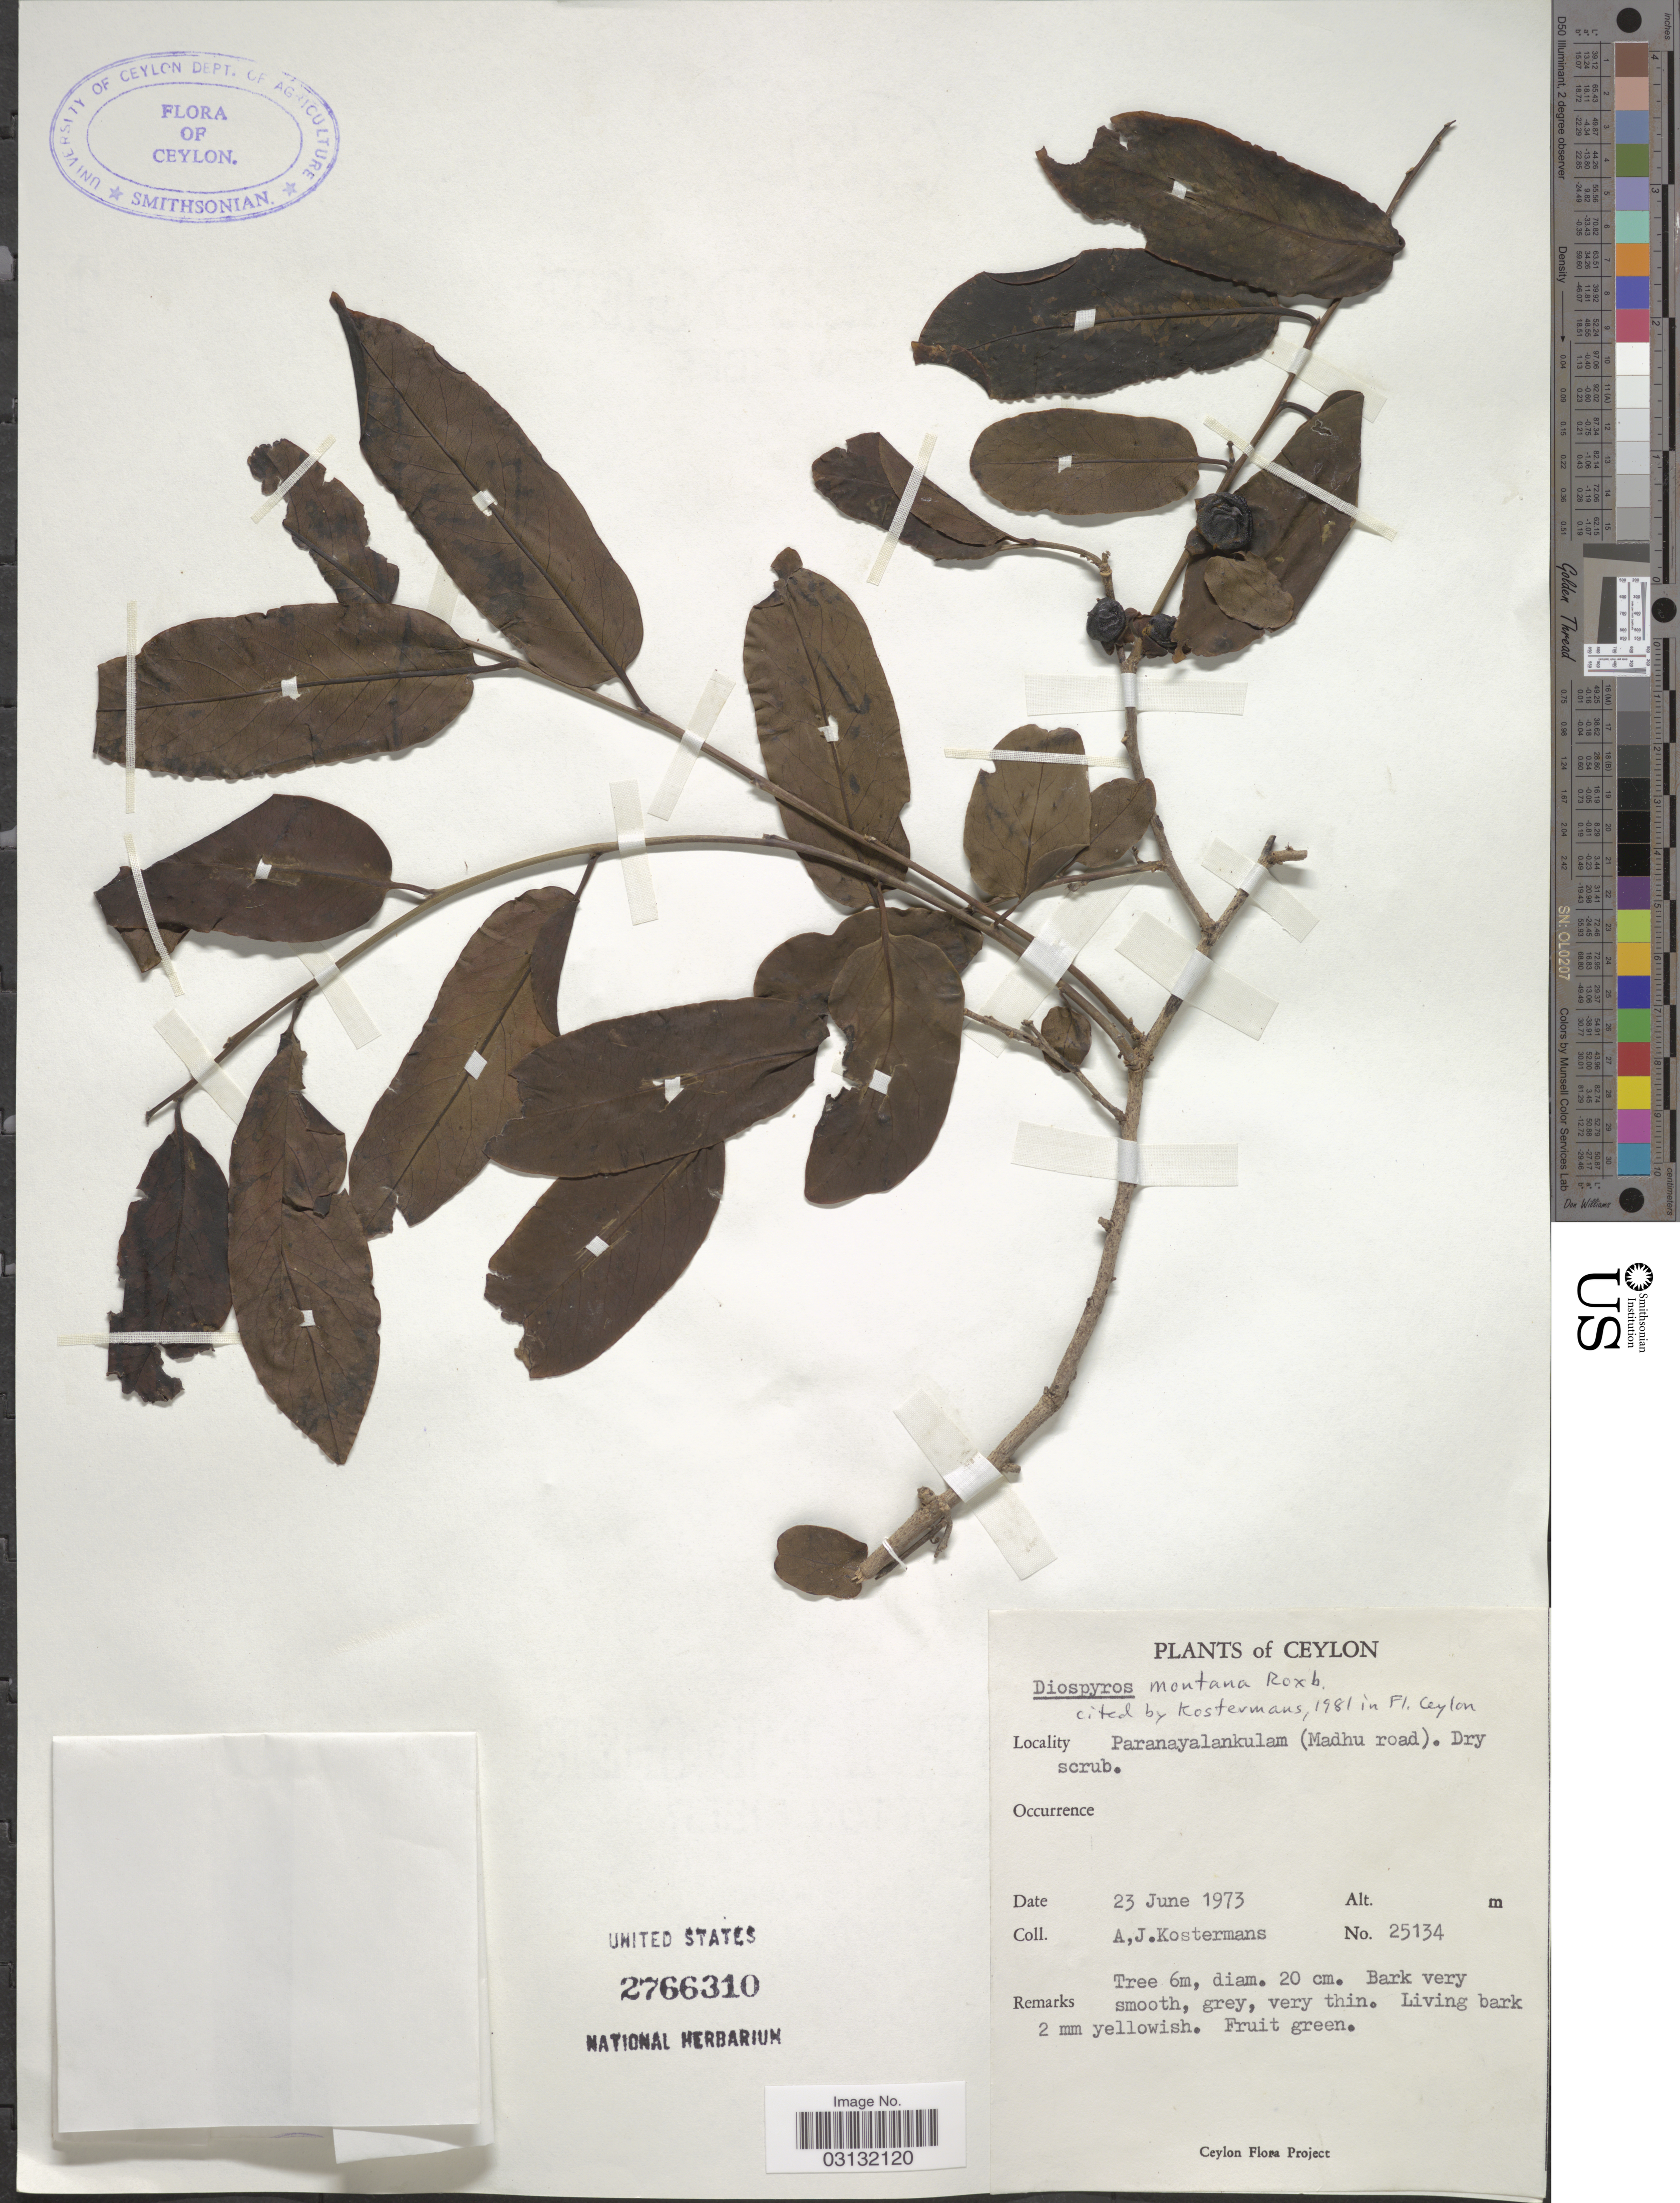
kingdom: Plantae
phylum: Tracheophyta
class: Magnoliopsida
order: Ericales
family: Ebenaceae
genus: Diospyros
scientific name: Diospyros montana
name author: Roxb.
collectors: A. J. G. Kostermans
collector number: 25134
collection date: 1973-06-23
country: Sri Lanka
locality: Ceylon, Paranayalankulam (Madhu road).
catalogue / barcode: US 2766310